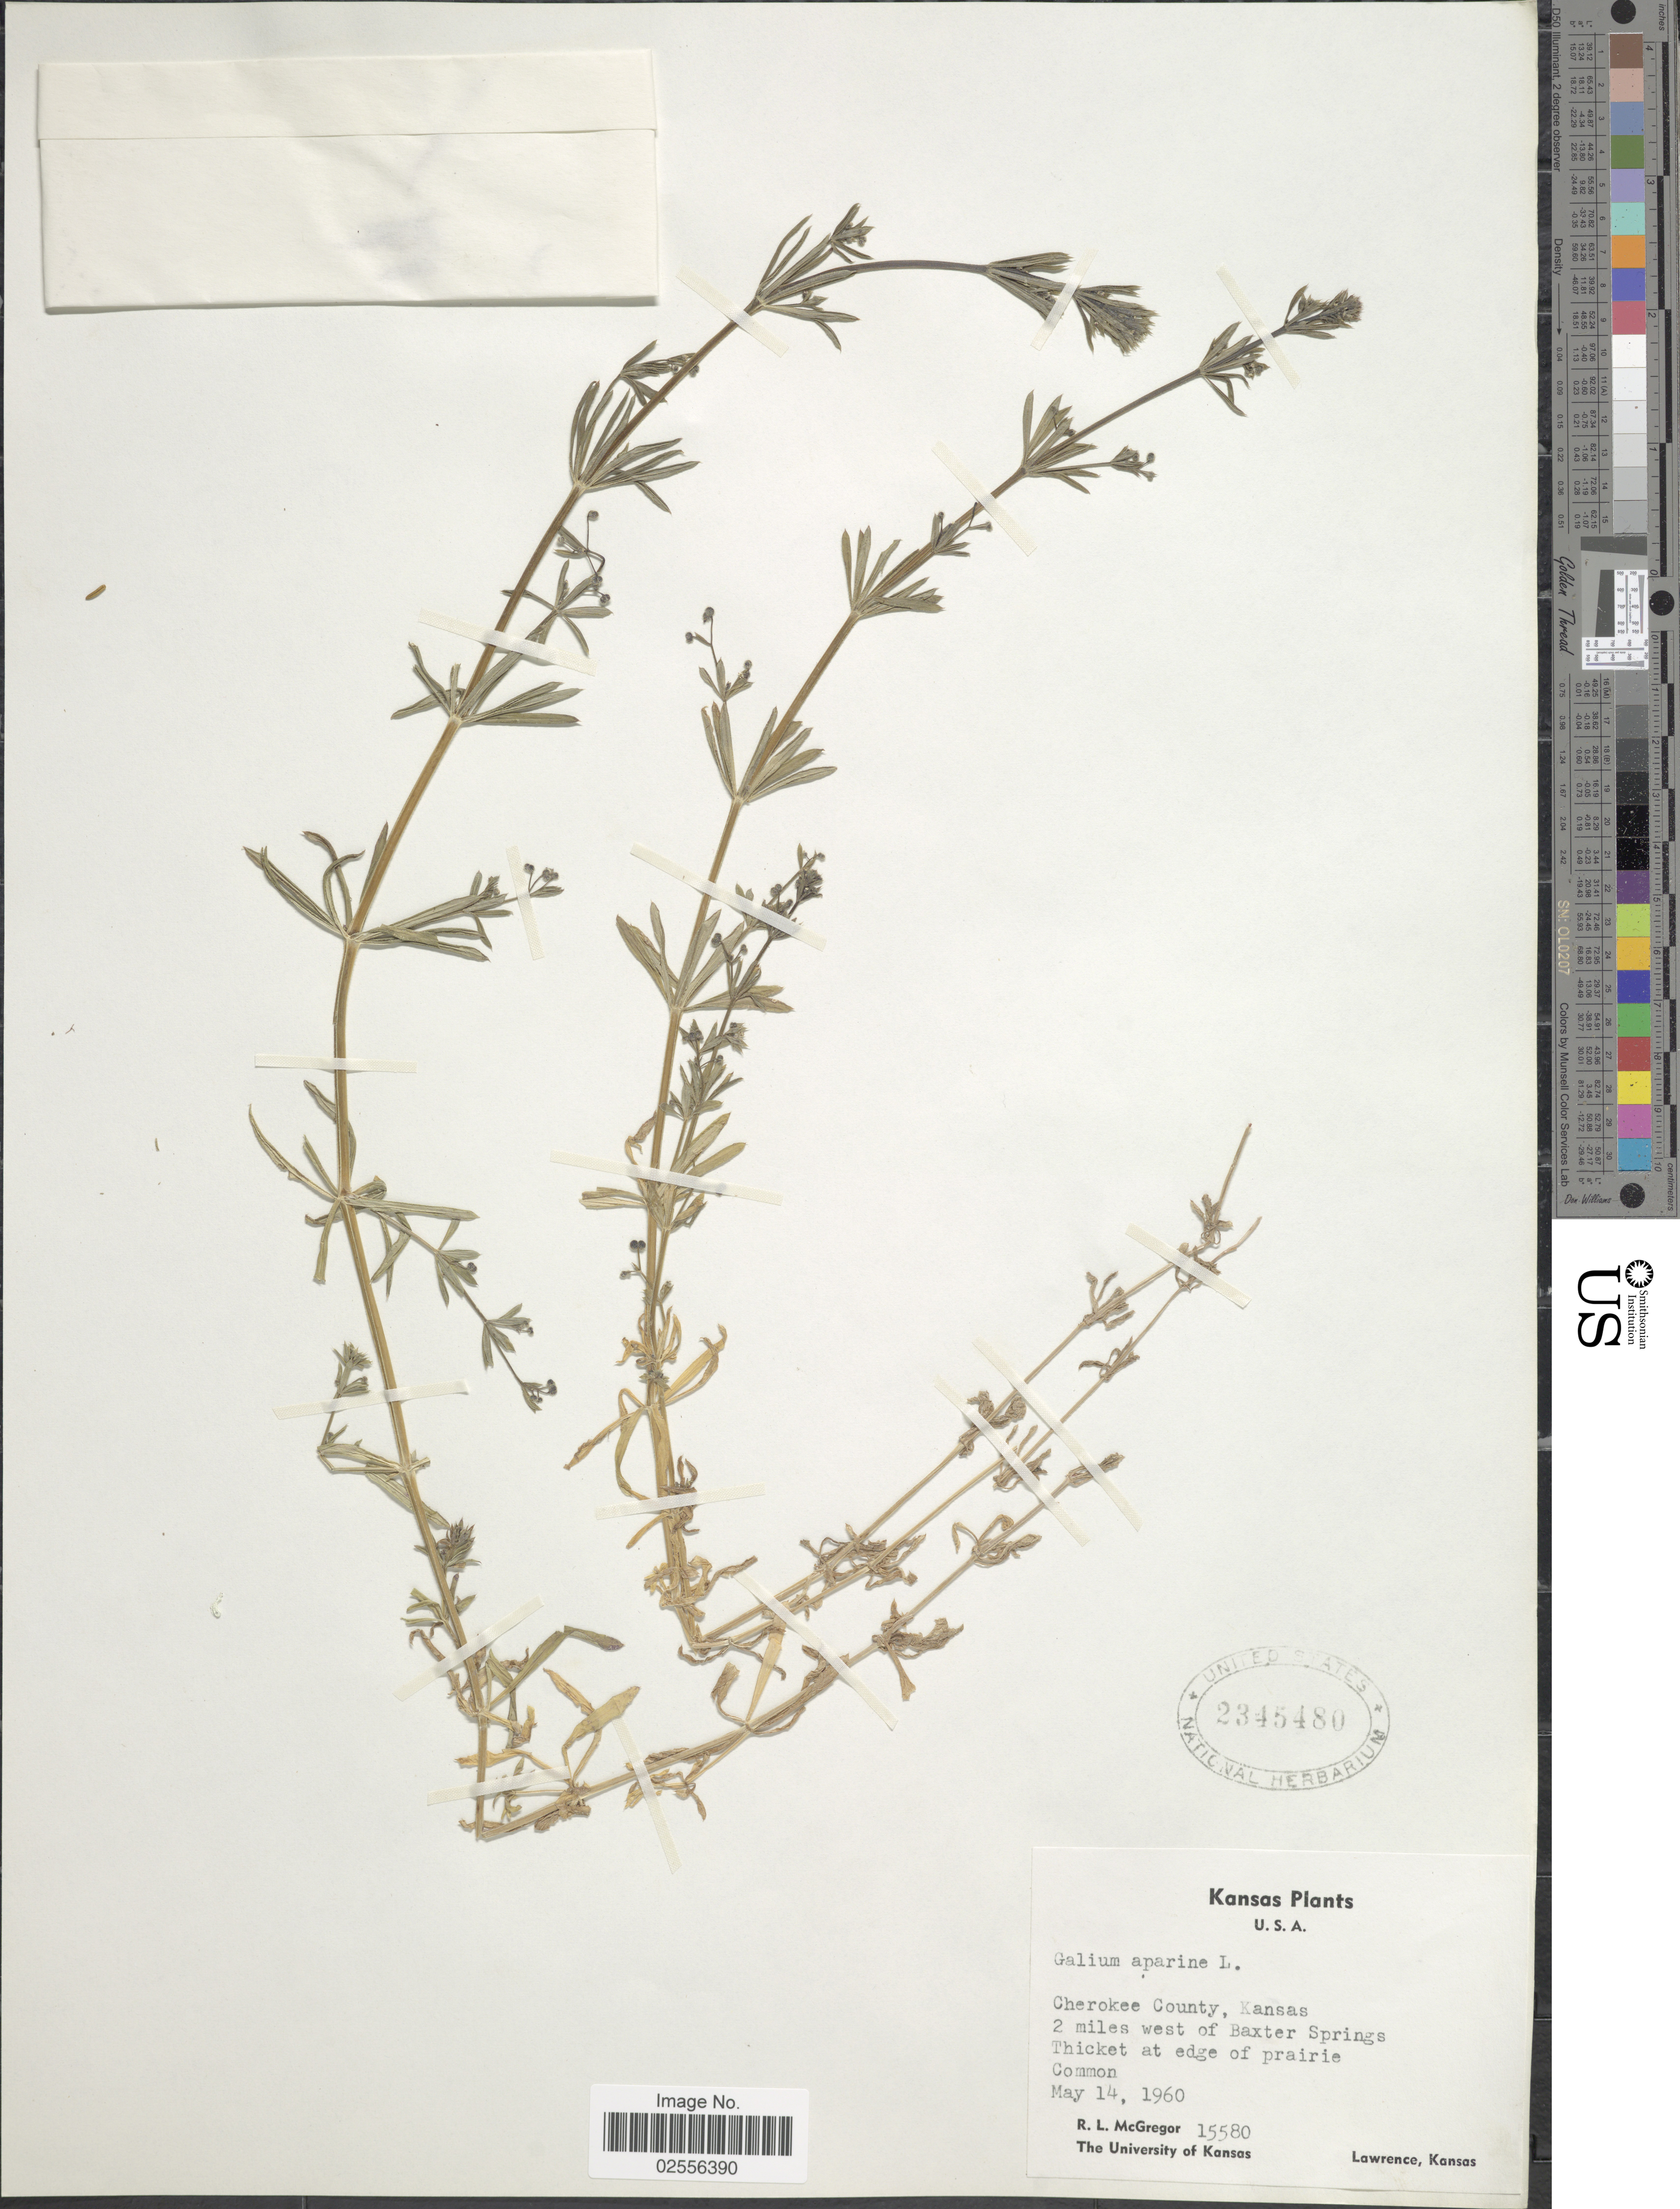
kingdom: Plantae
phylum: Tracheophyta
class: Magnoliopsida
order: Gentianales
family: Rubiaceae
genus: Galium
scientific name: Galium aparine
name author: L.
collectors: R. McGregor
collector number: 15580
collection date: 1960-05-14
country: United States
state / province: Kansas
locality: Cherokee County, 2 miles west of Baxter Springs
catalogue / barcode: US 2345480